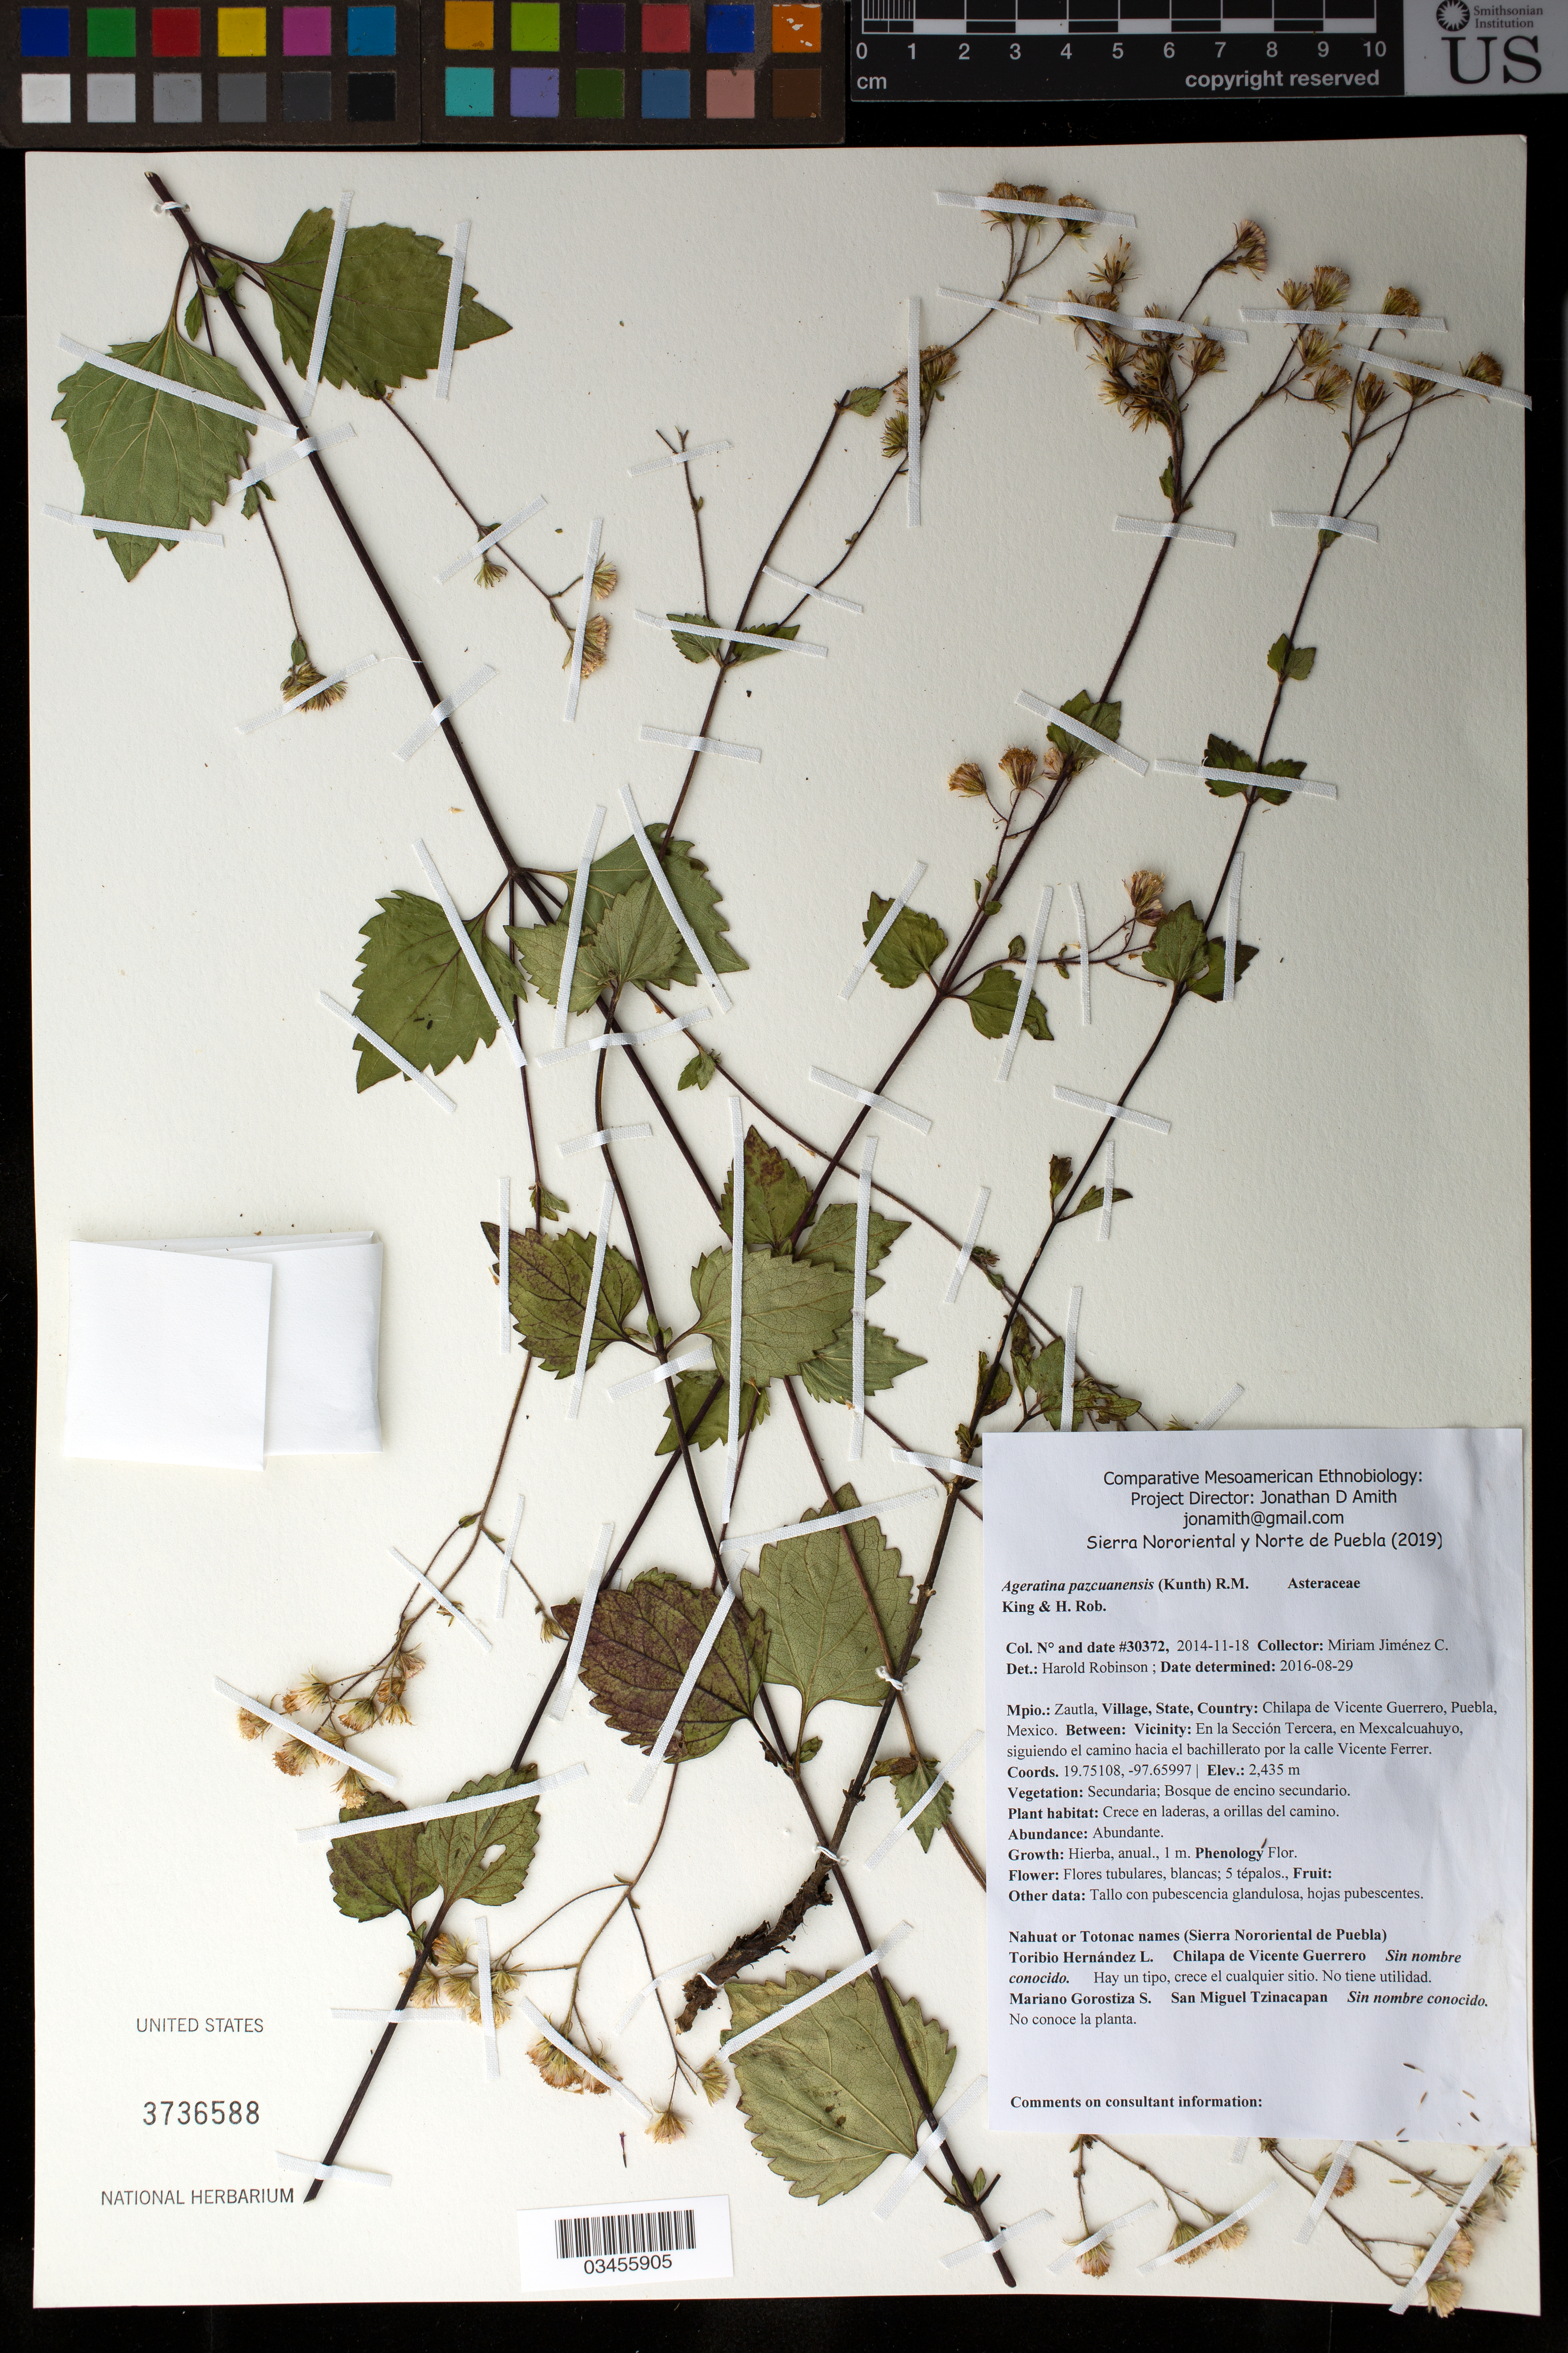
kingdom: Plantae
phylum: Tracheophyta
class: Magnoliopsida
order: Asterales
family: Asteraceae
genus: Ageratina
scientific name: Ageratina pazcuarensis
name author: (Kunth) R.M. King & H. Rob.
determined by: Robinson, Harold E., (US)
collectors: M. Jiménez Chimil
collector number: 30372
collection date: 2014-11-18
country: México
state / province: Puebla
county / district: Zautla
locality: PUEBLO: Chilapa de Vicente Guerrero; LOCALIDAD EXACTA: En la Sección Tercera, en Mexcalcuahuyo, siguiendo el camino hacia el bachillerato por la calle Vicente Ferrer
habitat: Bosque de encino secundario; en laderas, a orillas del camino.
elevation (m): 2435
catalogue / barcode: US 3736588